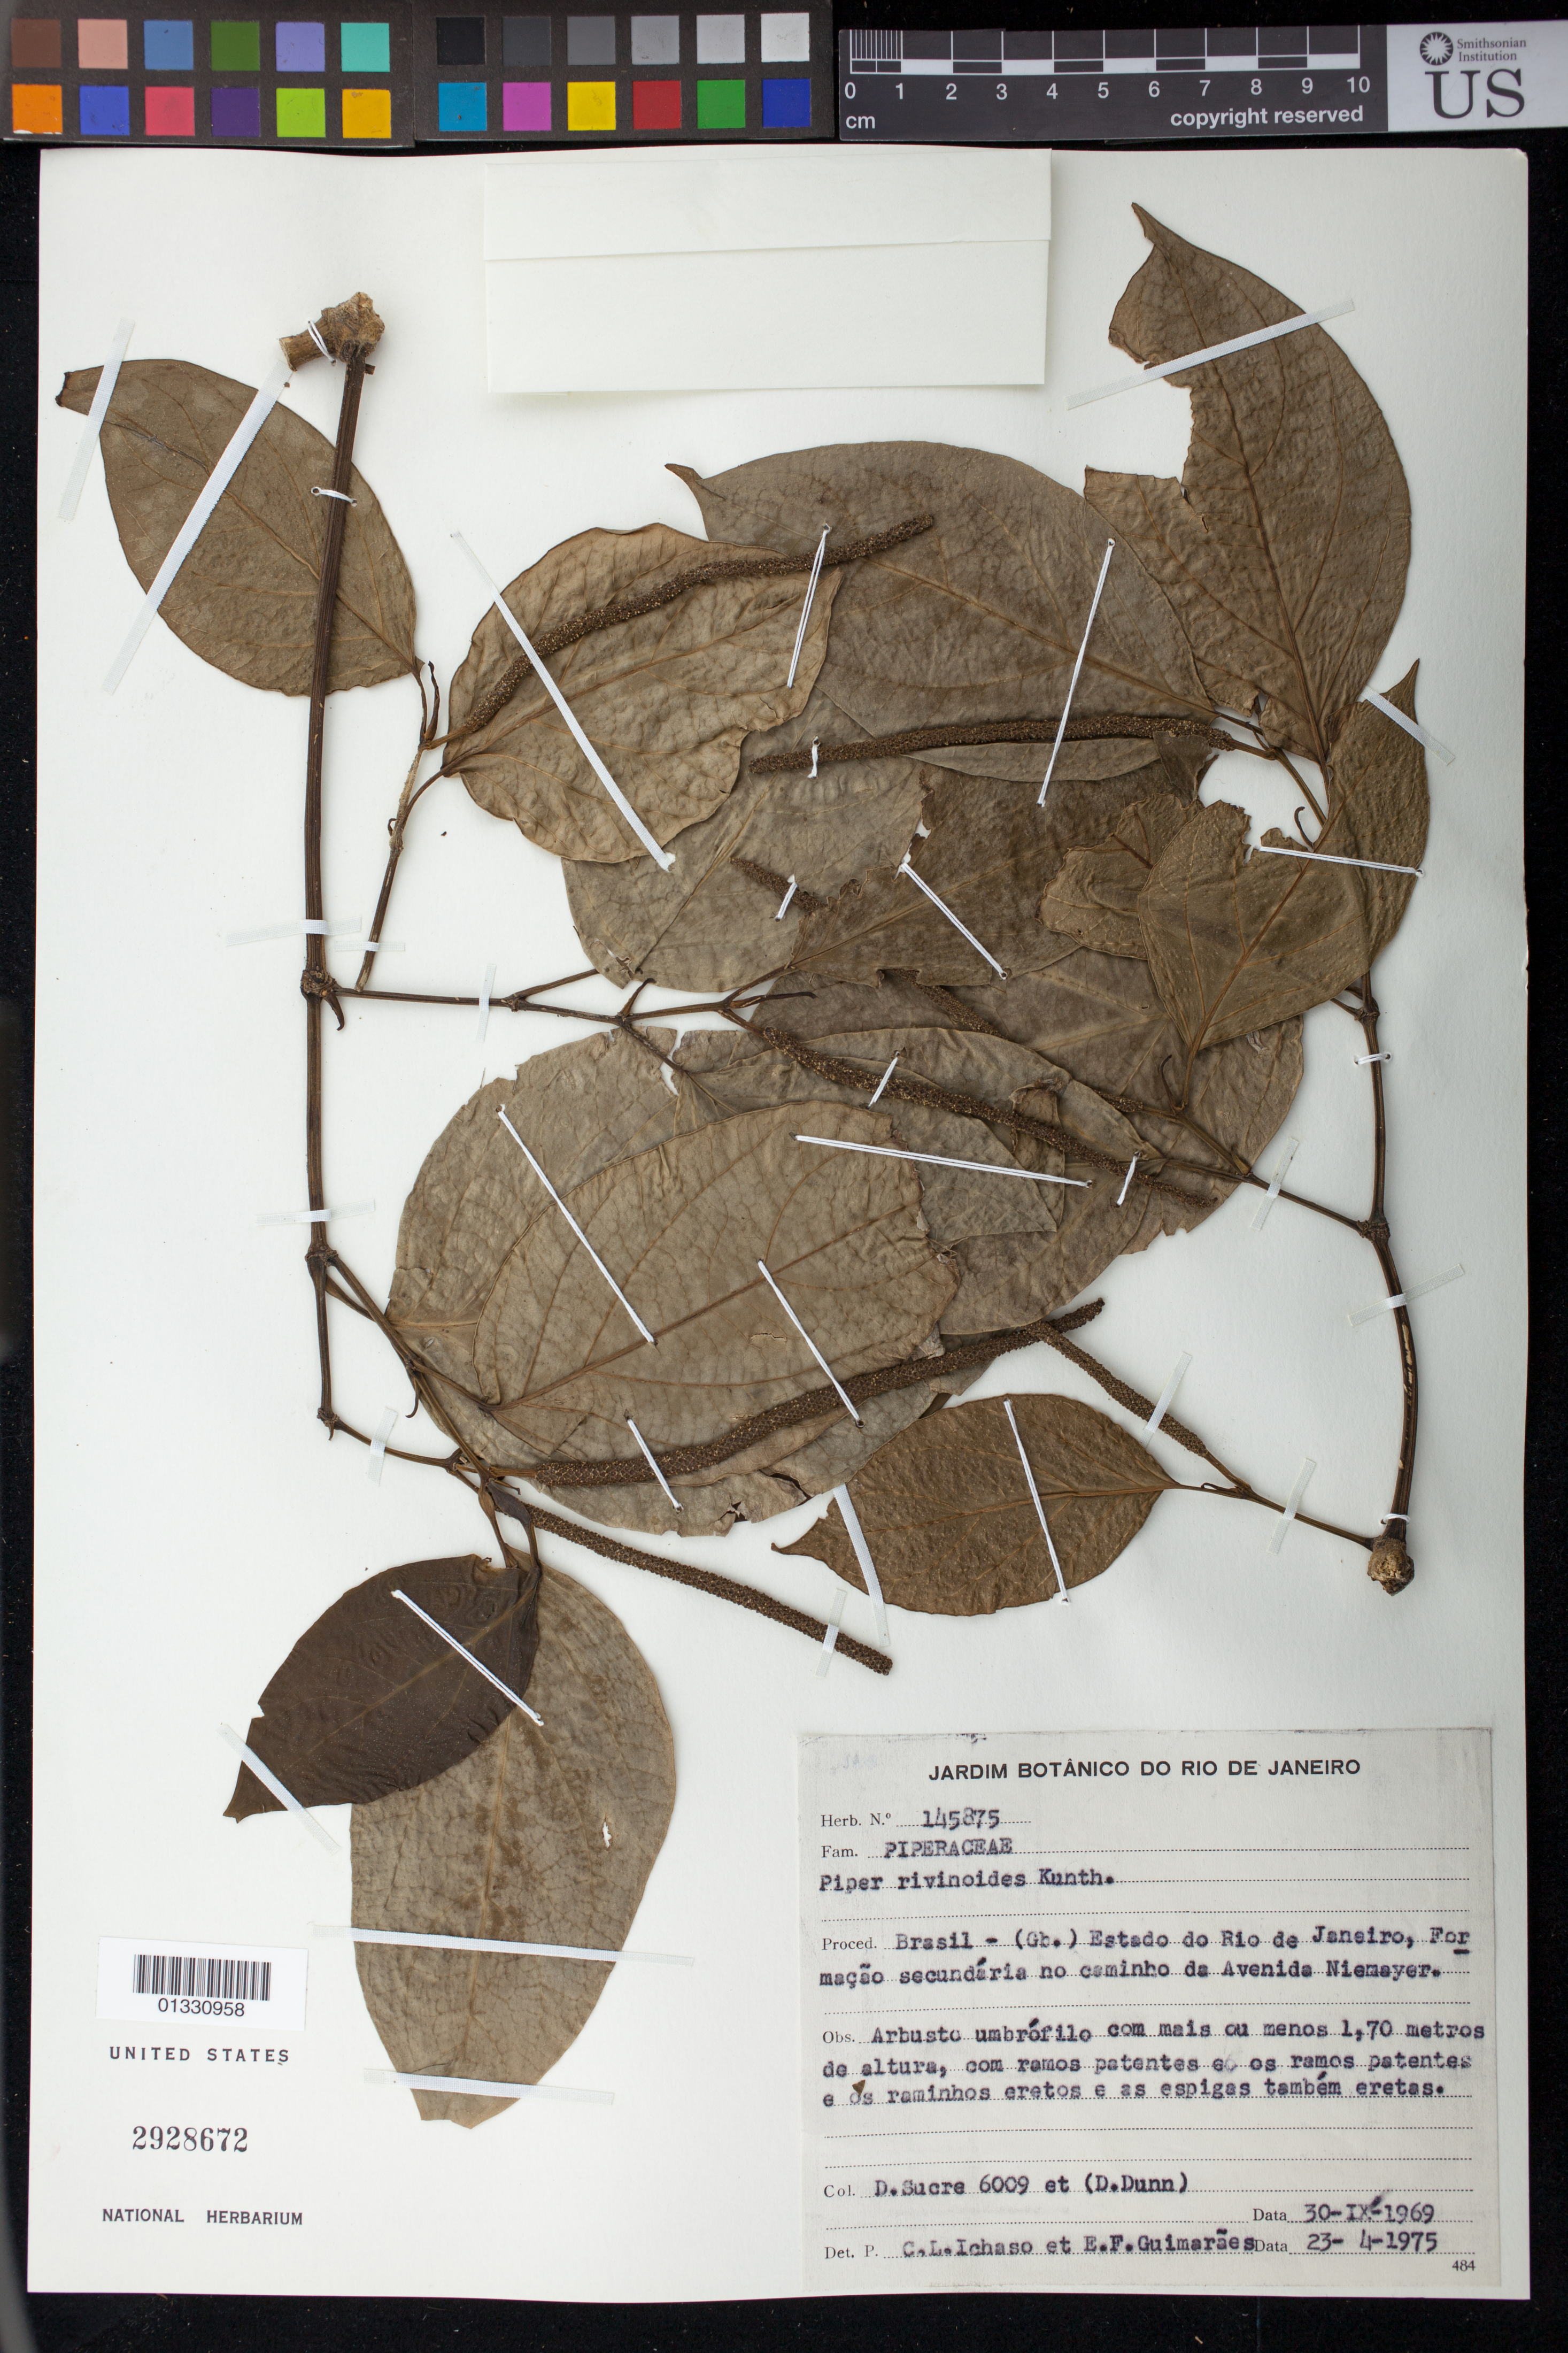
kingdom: Plantae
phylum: Tracheophyta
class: Magnoliopsida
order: Piperales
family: Piperaceae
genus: Piper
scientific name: Piper rivinoides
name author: Kunth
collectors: D. Sucre & D. Dunn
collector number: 6009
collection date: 1969-09-30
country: Brazil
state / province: Rio de Janeiro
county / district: Rio de Janeiro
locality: Formação secundária no caminho da Avenida Niemayer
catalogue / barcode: US 2928672